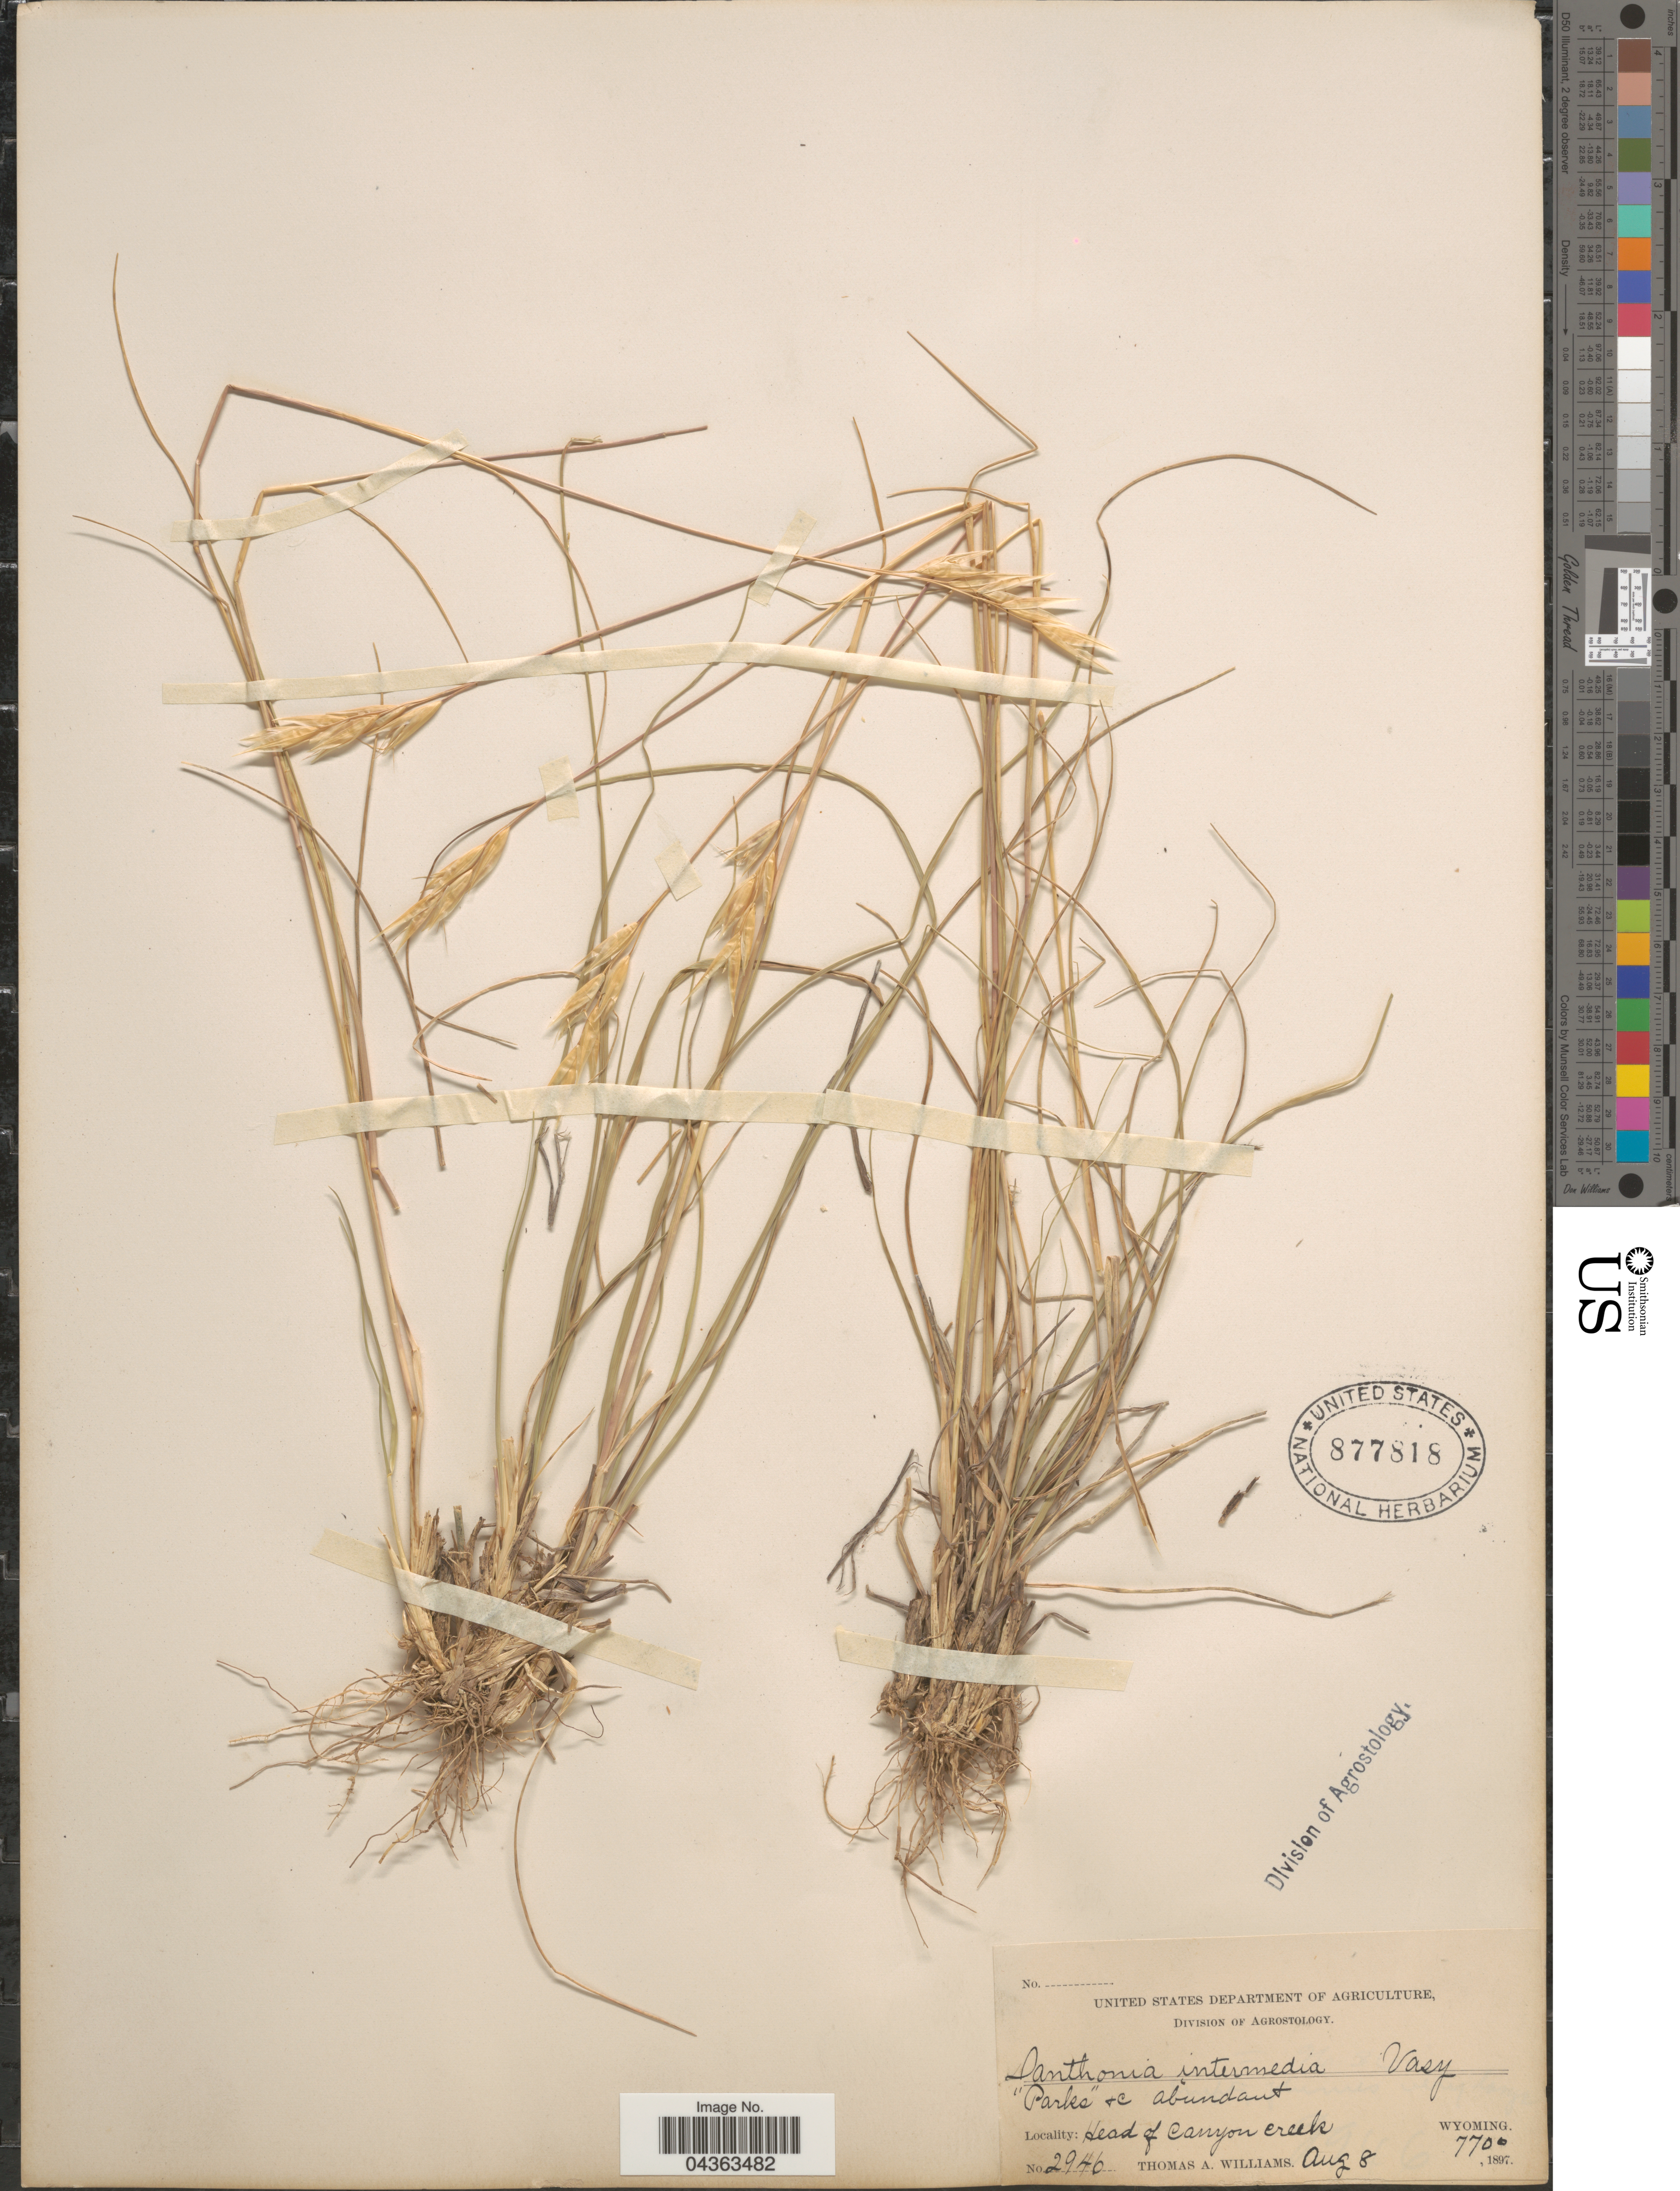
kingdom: Plantae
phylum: Tracheophyta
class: Liliopsida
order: Poales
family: Poaceae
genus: Danthonia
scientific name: Danthonia intermedia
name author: Vasey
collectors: T. A. Williams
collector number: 2946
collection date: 1897-08-08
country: United States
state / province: Wyoming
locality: Head of canyon creek.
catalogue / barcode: US 877818